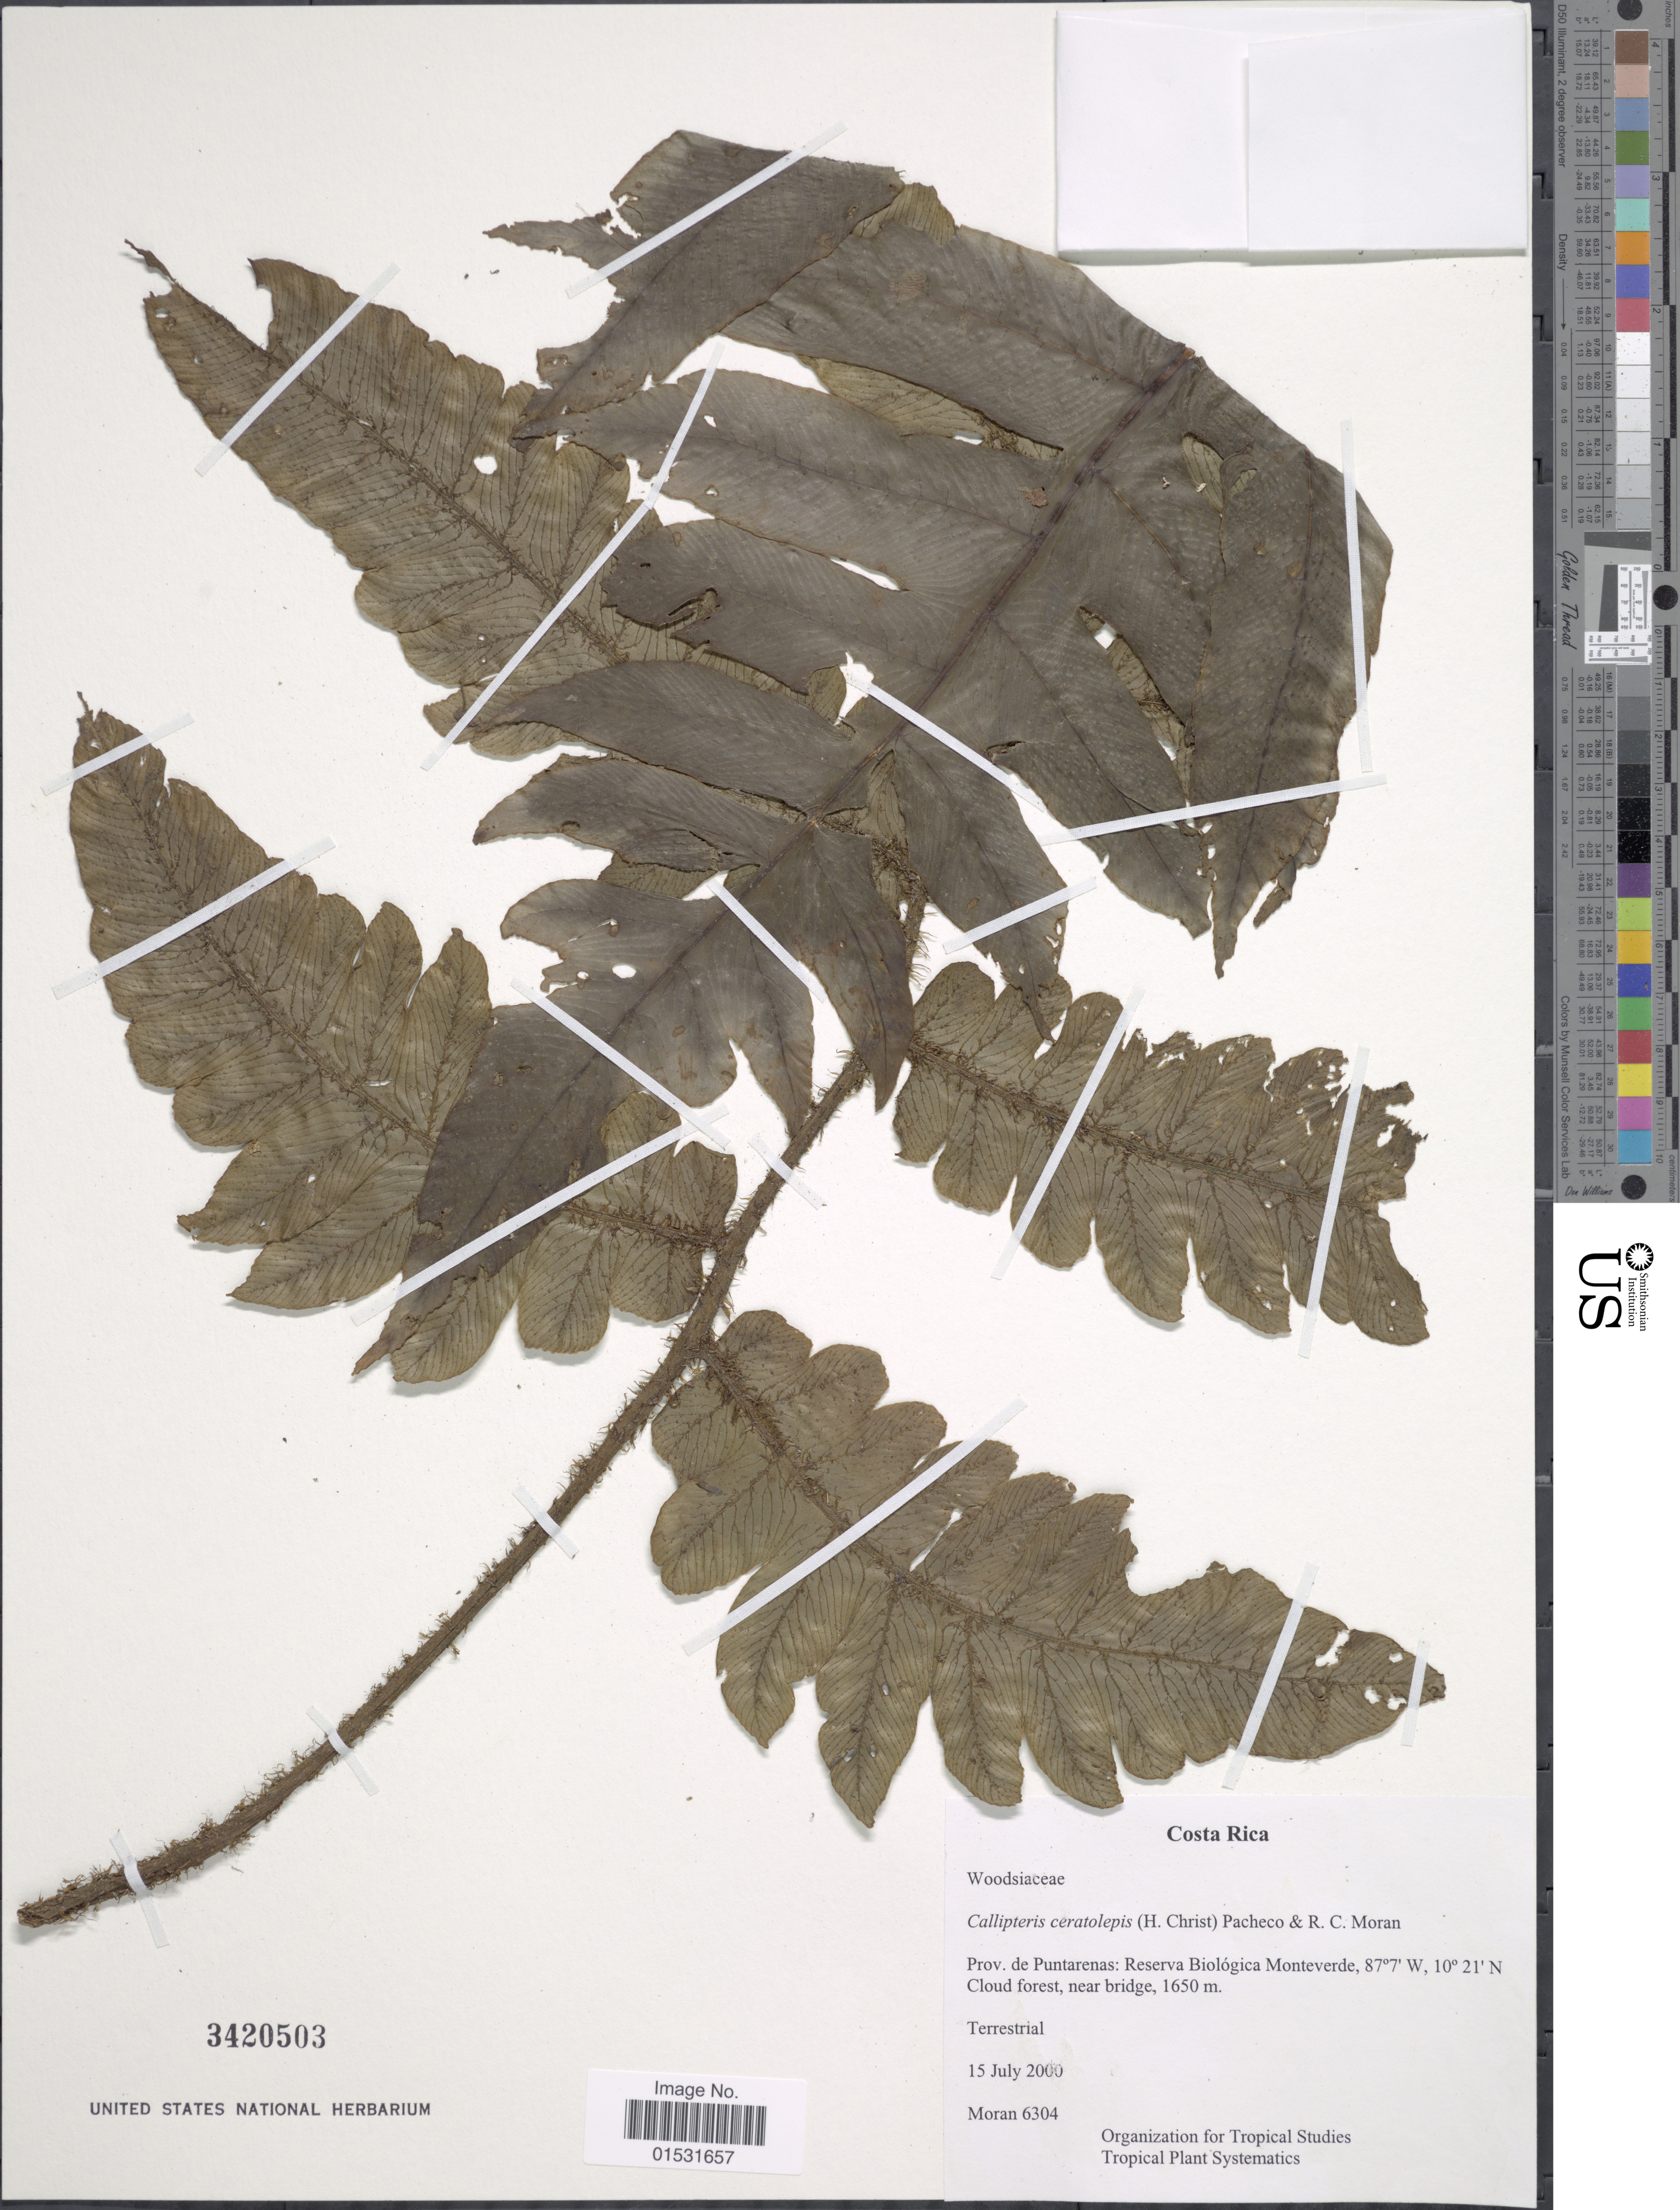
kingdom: Plantae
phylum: Tracheophyta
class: Polypodiopsida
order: Polypodiales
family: Athyriaceae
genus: Diplazium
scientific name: Diplazium ceratolepis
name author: (Christ) Christ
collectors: Moran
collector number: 6304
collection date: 2000-07-15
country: Costa Rica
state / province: Puntarenas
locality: Reserva Biologica Monteverde. Cloud forest, near bridge.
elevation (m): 1650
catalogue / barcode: US 3420503